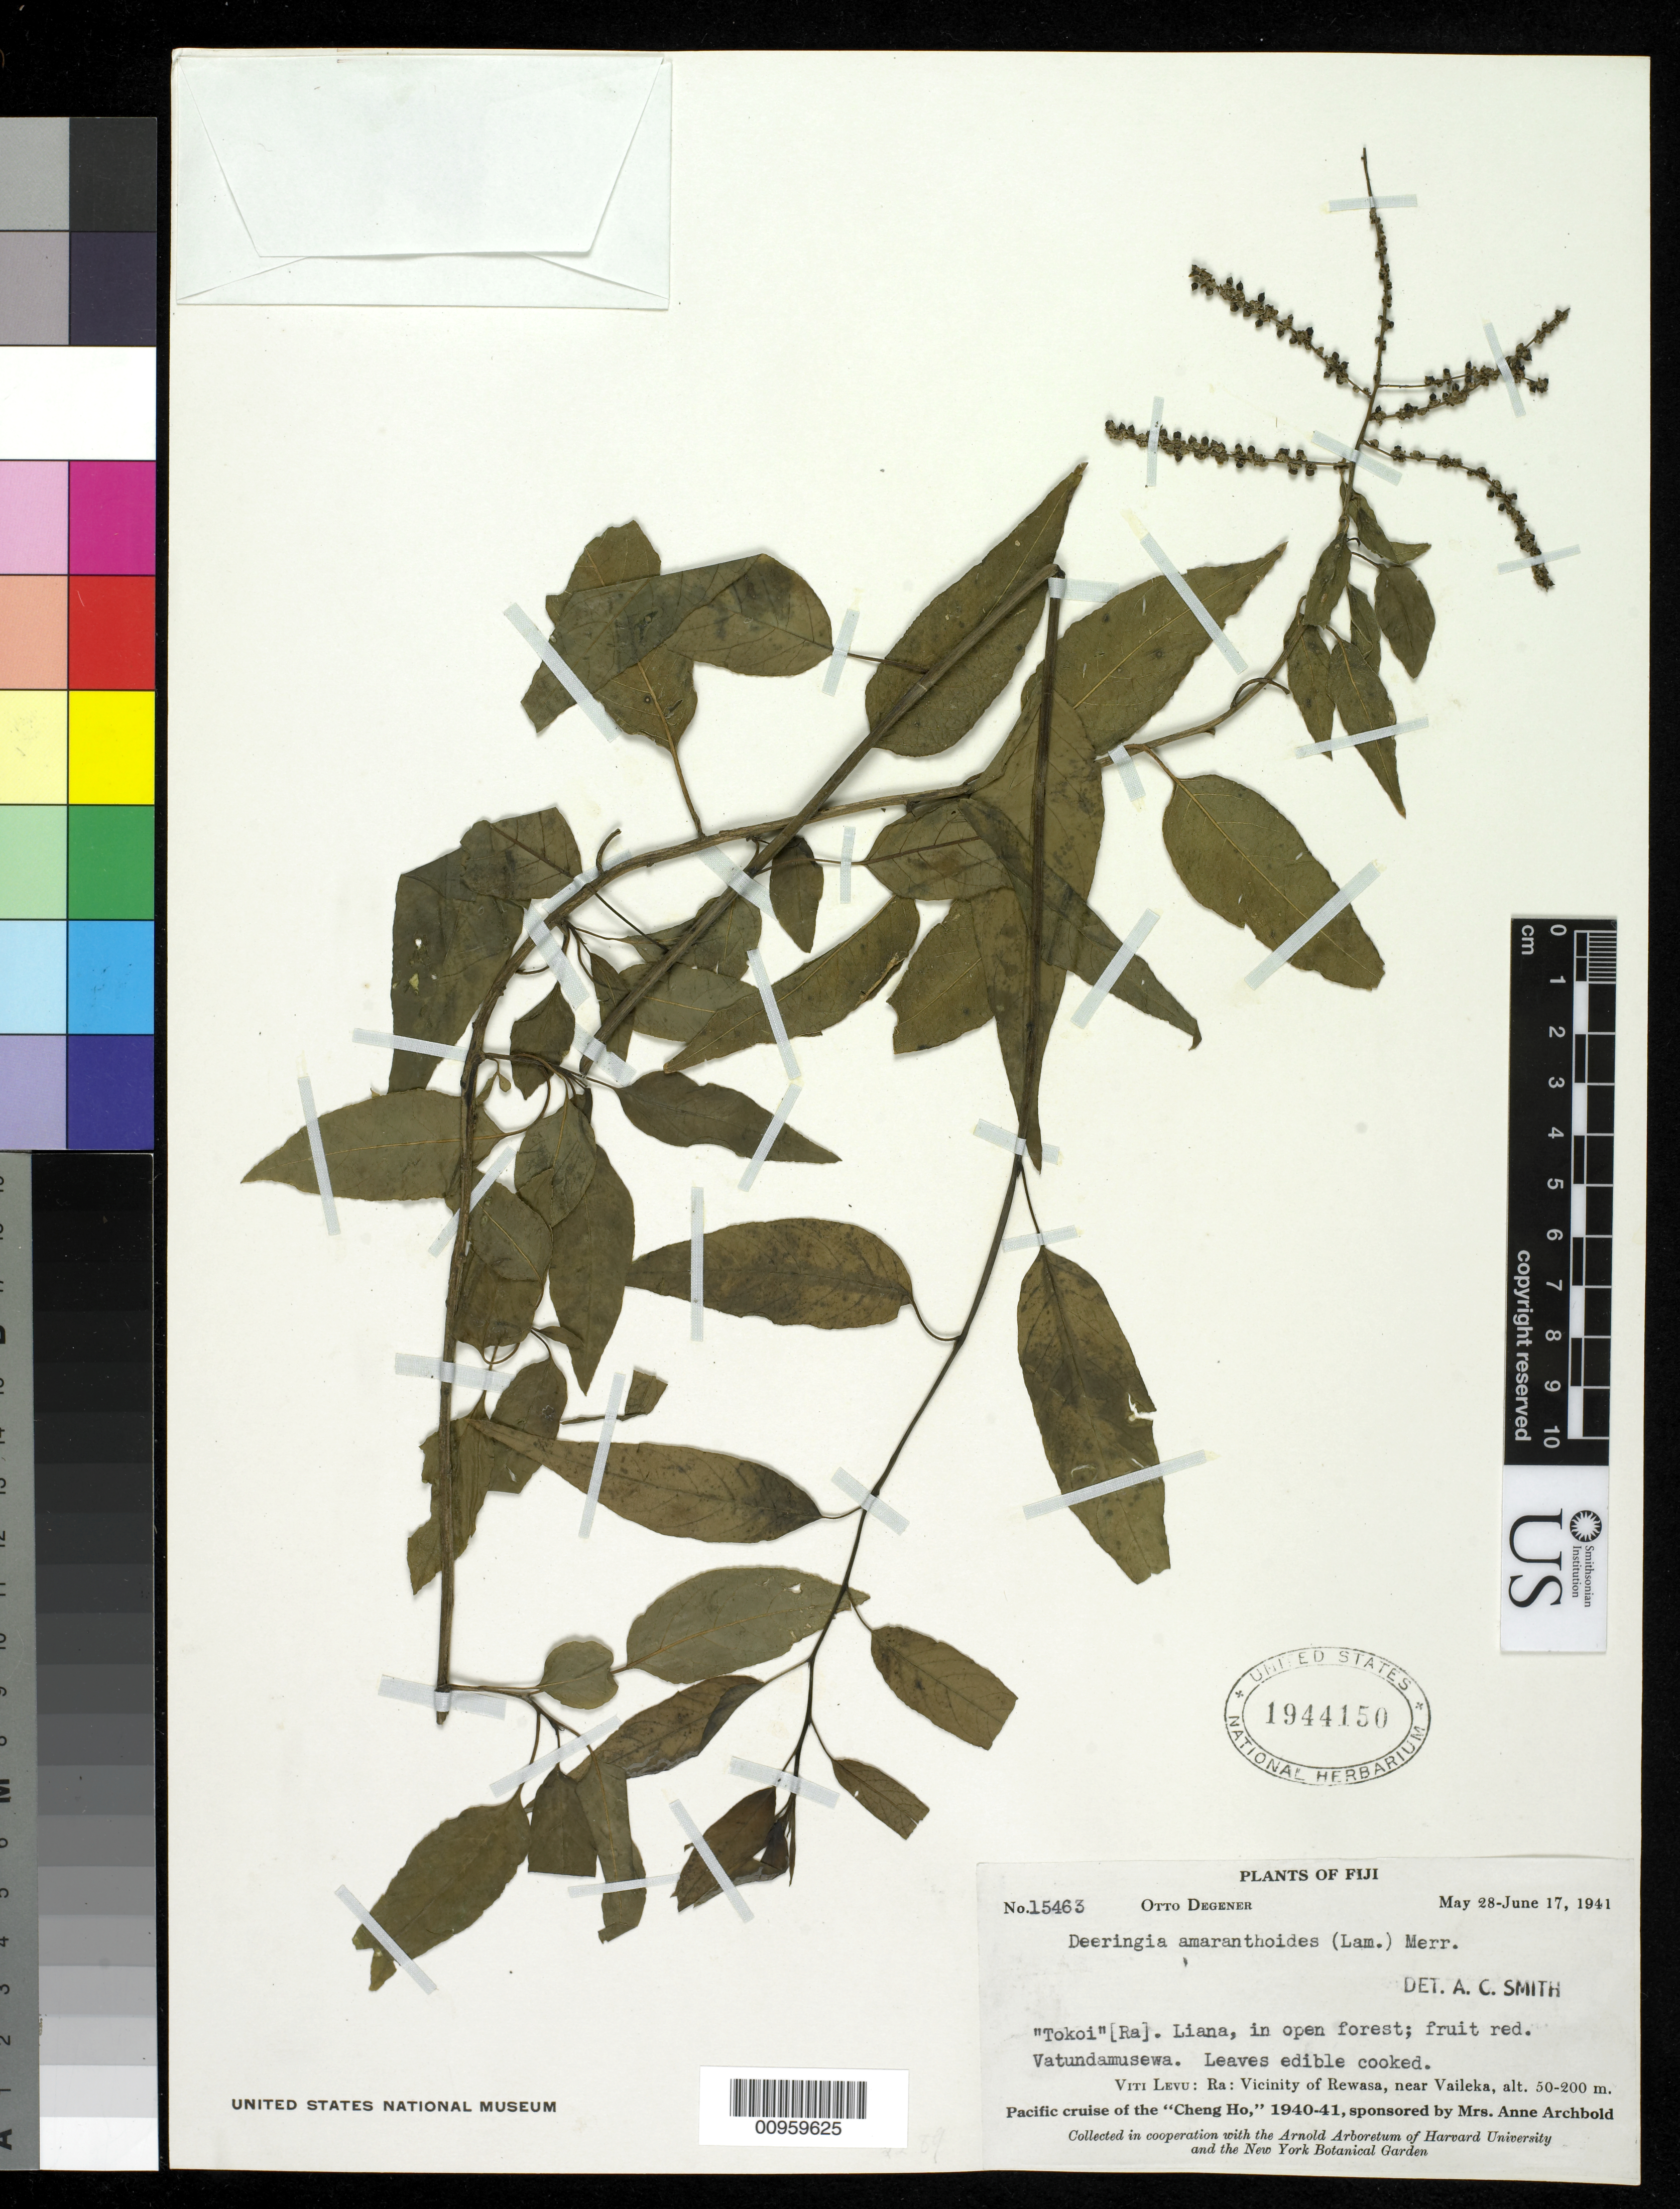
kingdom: Plantae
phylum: Tracheophyta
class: Magnoliopsida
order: Caryophyllales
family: Amaranthaceae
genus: Deeringia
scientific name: Deeringia amaranthoides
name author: (Lam.) Merr.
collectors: O. Degener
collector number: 15463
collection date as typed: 28 May 1941 to 16 Jun 1941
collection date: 1941-05-28/1941-06-16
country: Fiji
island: Viti Levu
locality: Vicinity of Rewasa, near Vaileka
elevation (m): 50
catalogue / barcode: US 1944150